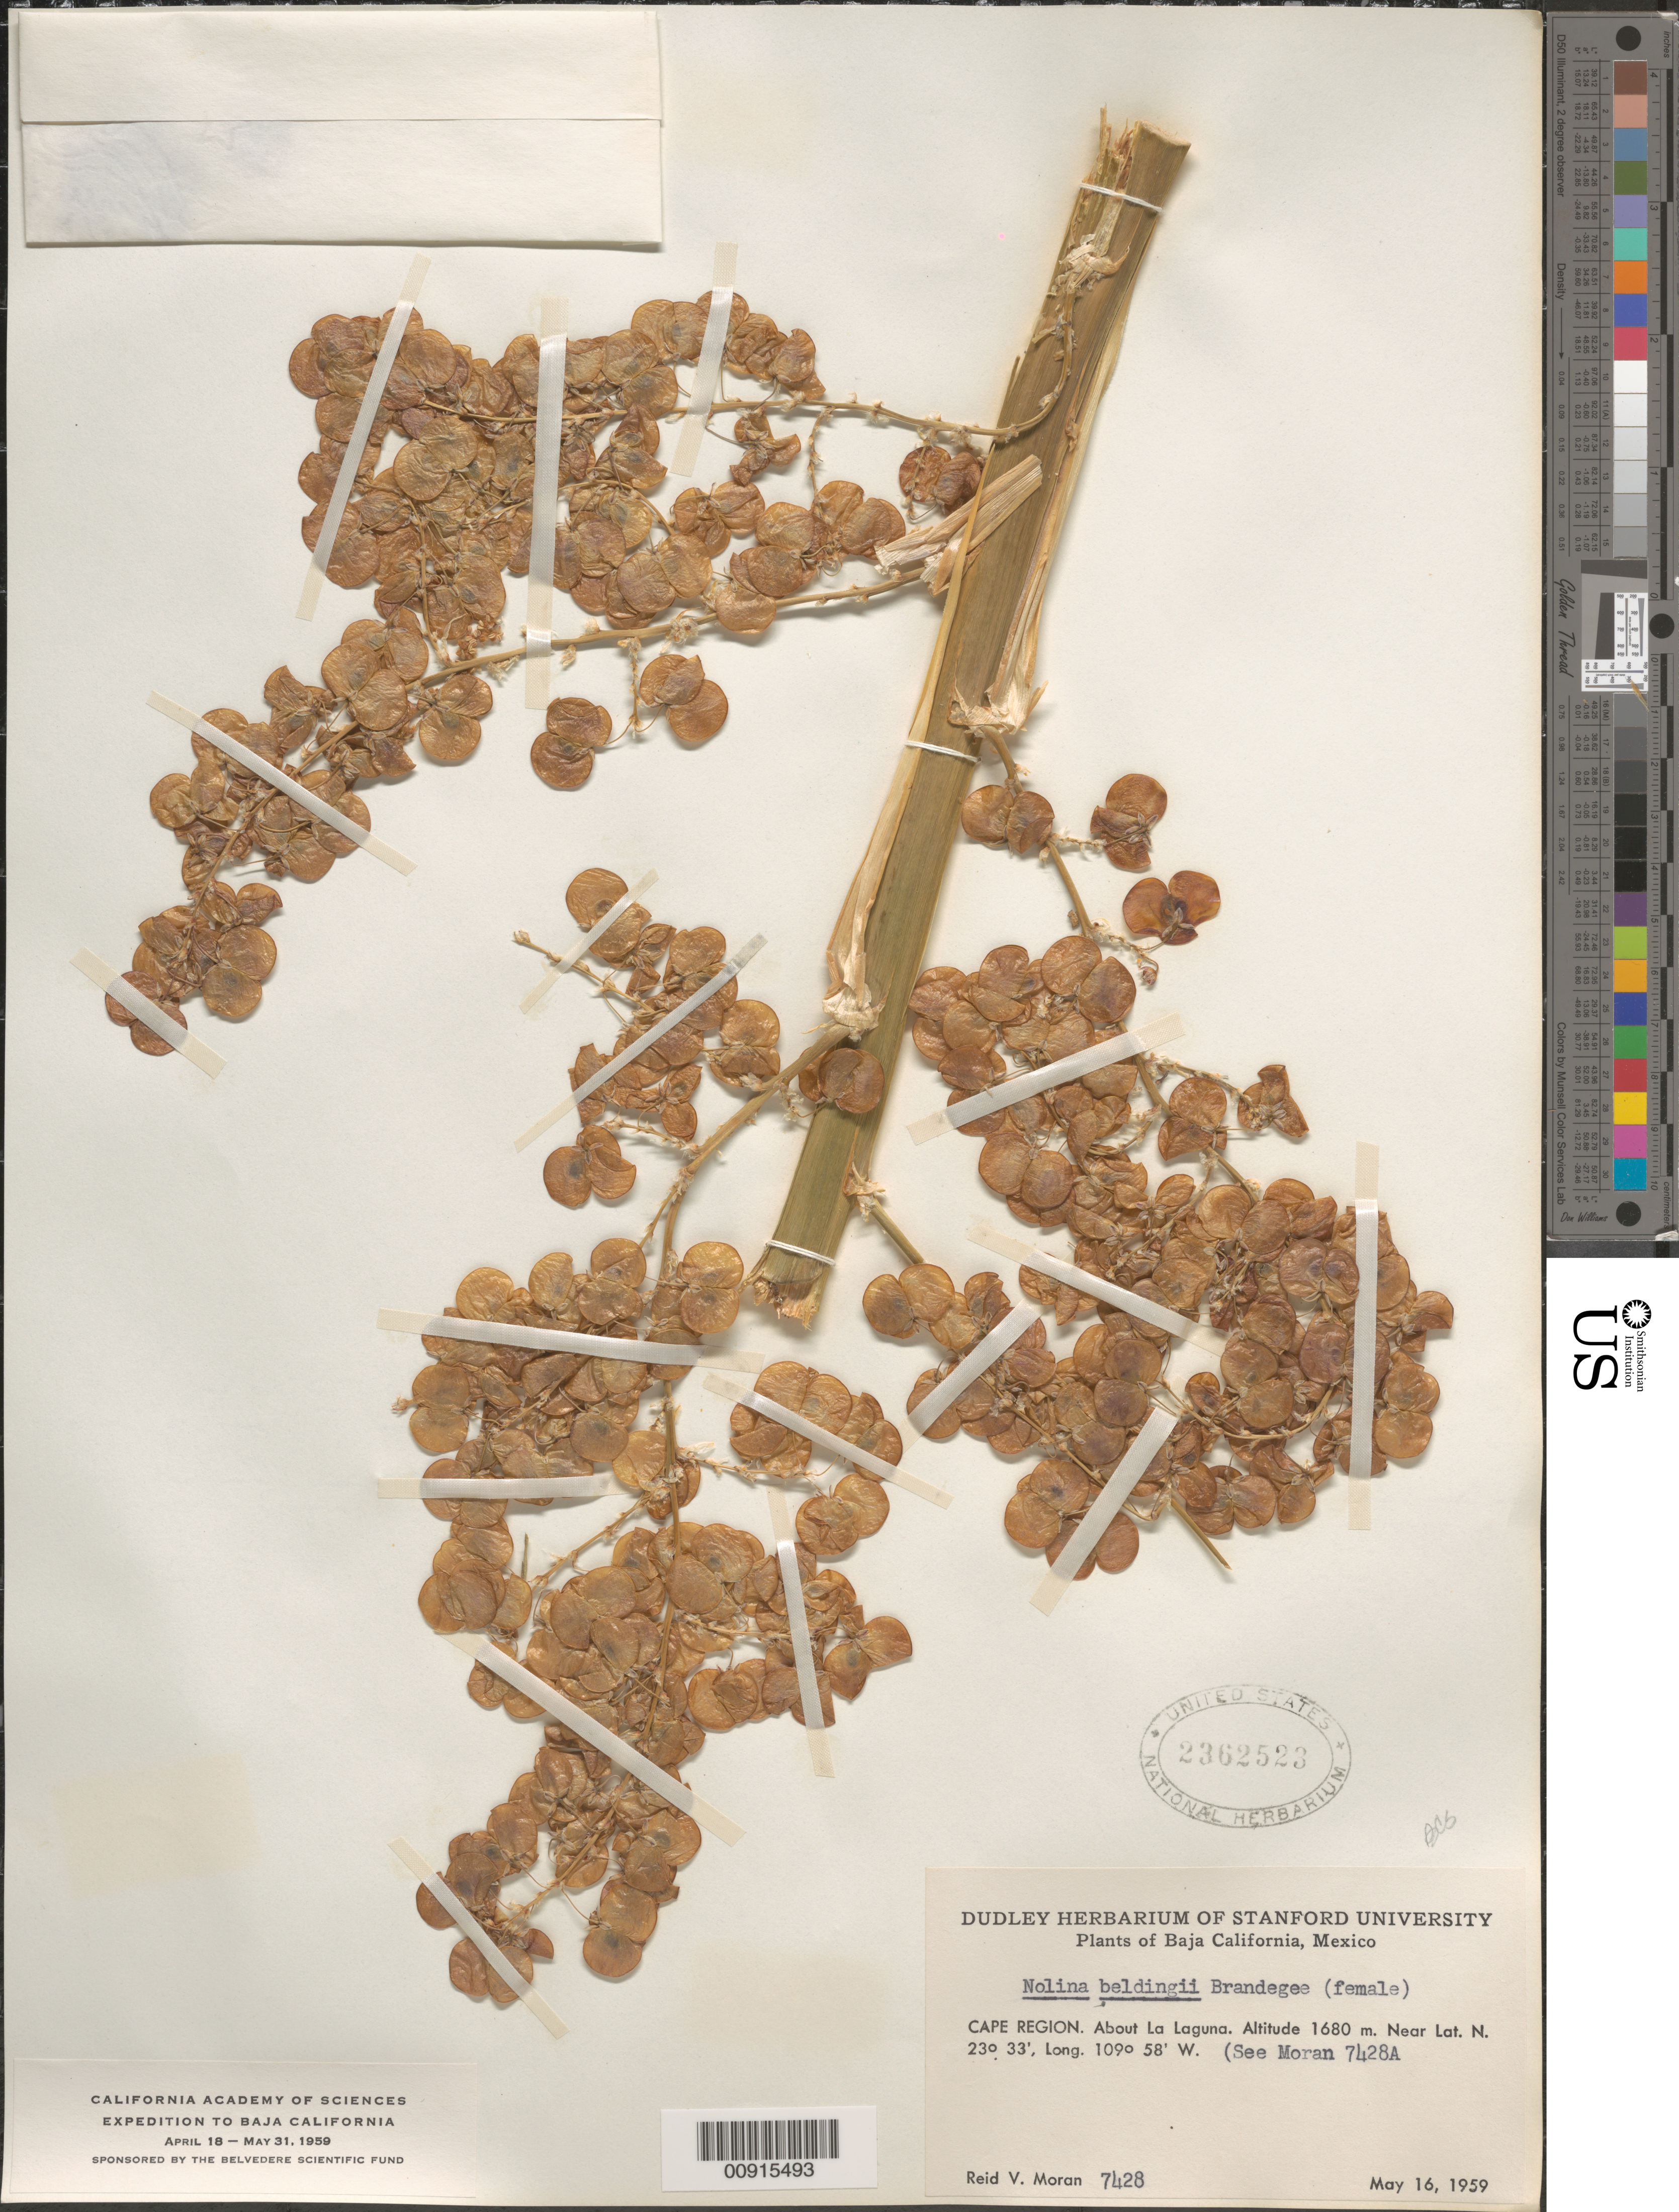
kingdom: Plantae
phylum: Tracheophyta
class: Liliopsida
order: Asparagales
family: Asparagaceae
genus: Nolina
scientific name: Nolina beldingii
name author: Brandegee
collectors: R. V. Moran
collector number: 7428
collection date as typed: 16 May 1959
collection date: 1959-05-16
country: Mexico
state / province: Baja California Sur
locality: Cape Region: About La Laguna. Baja California.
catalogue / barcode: US 2362523